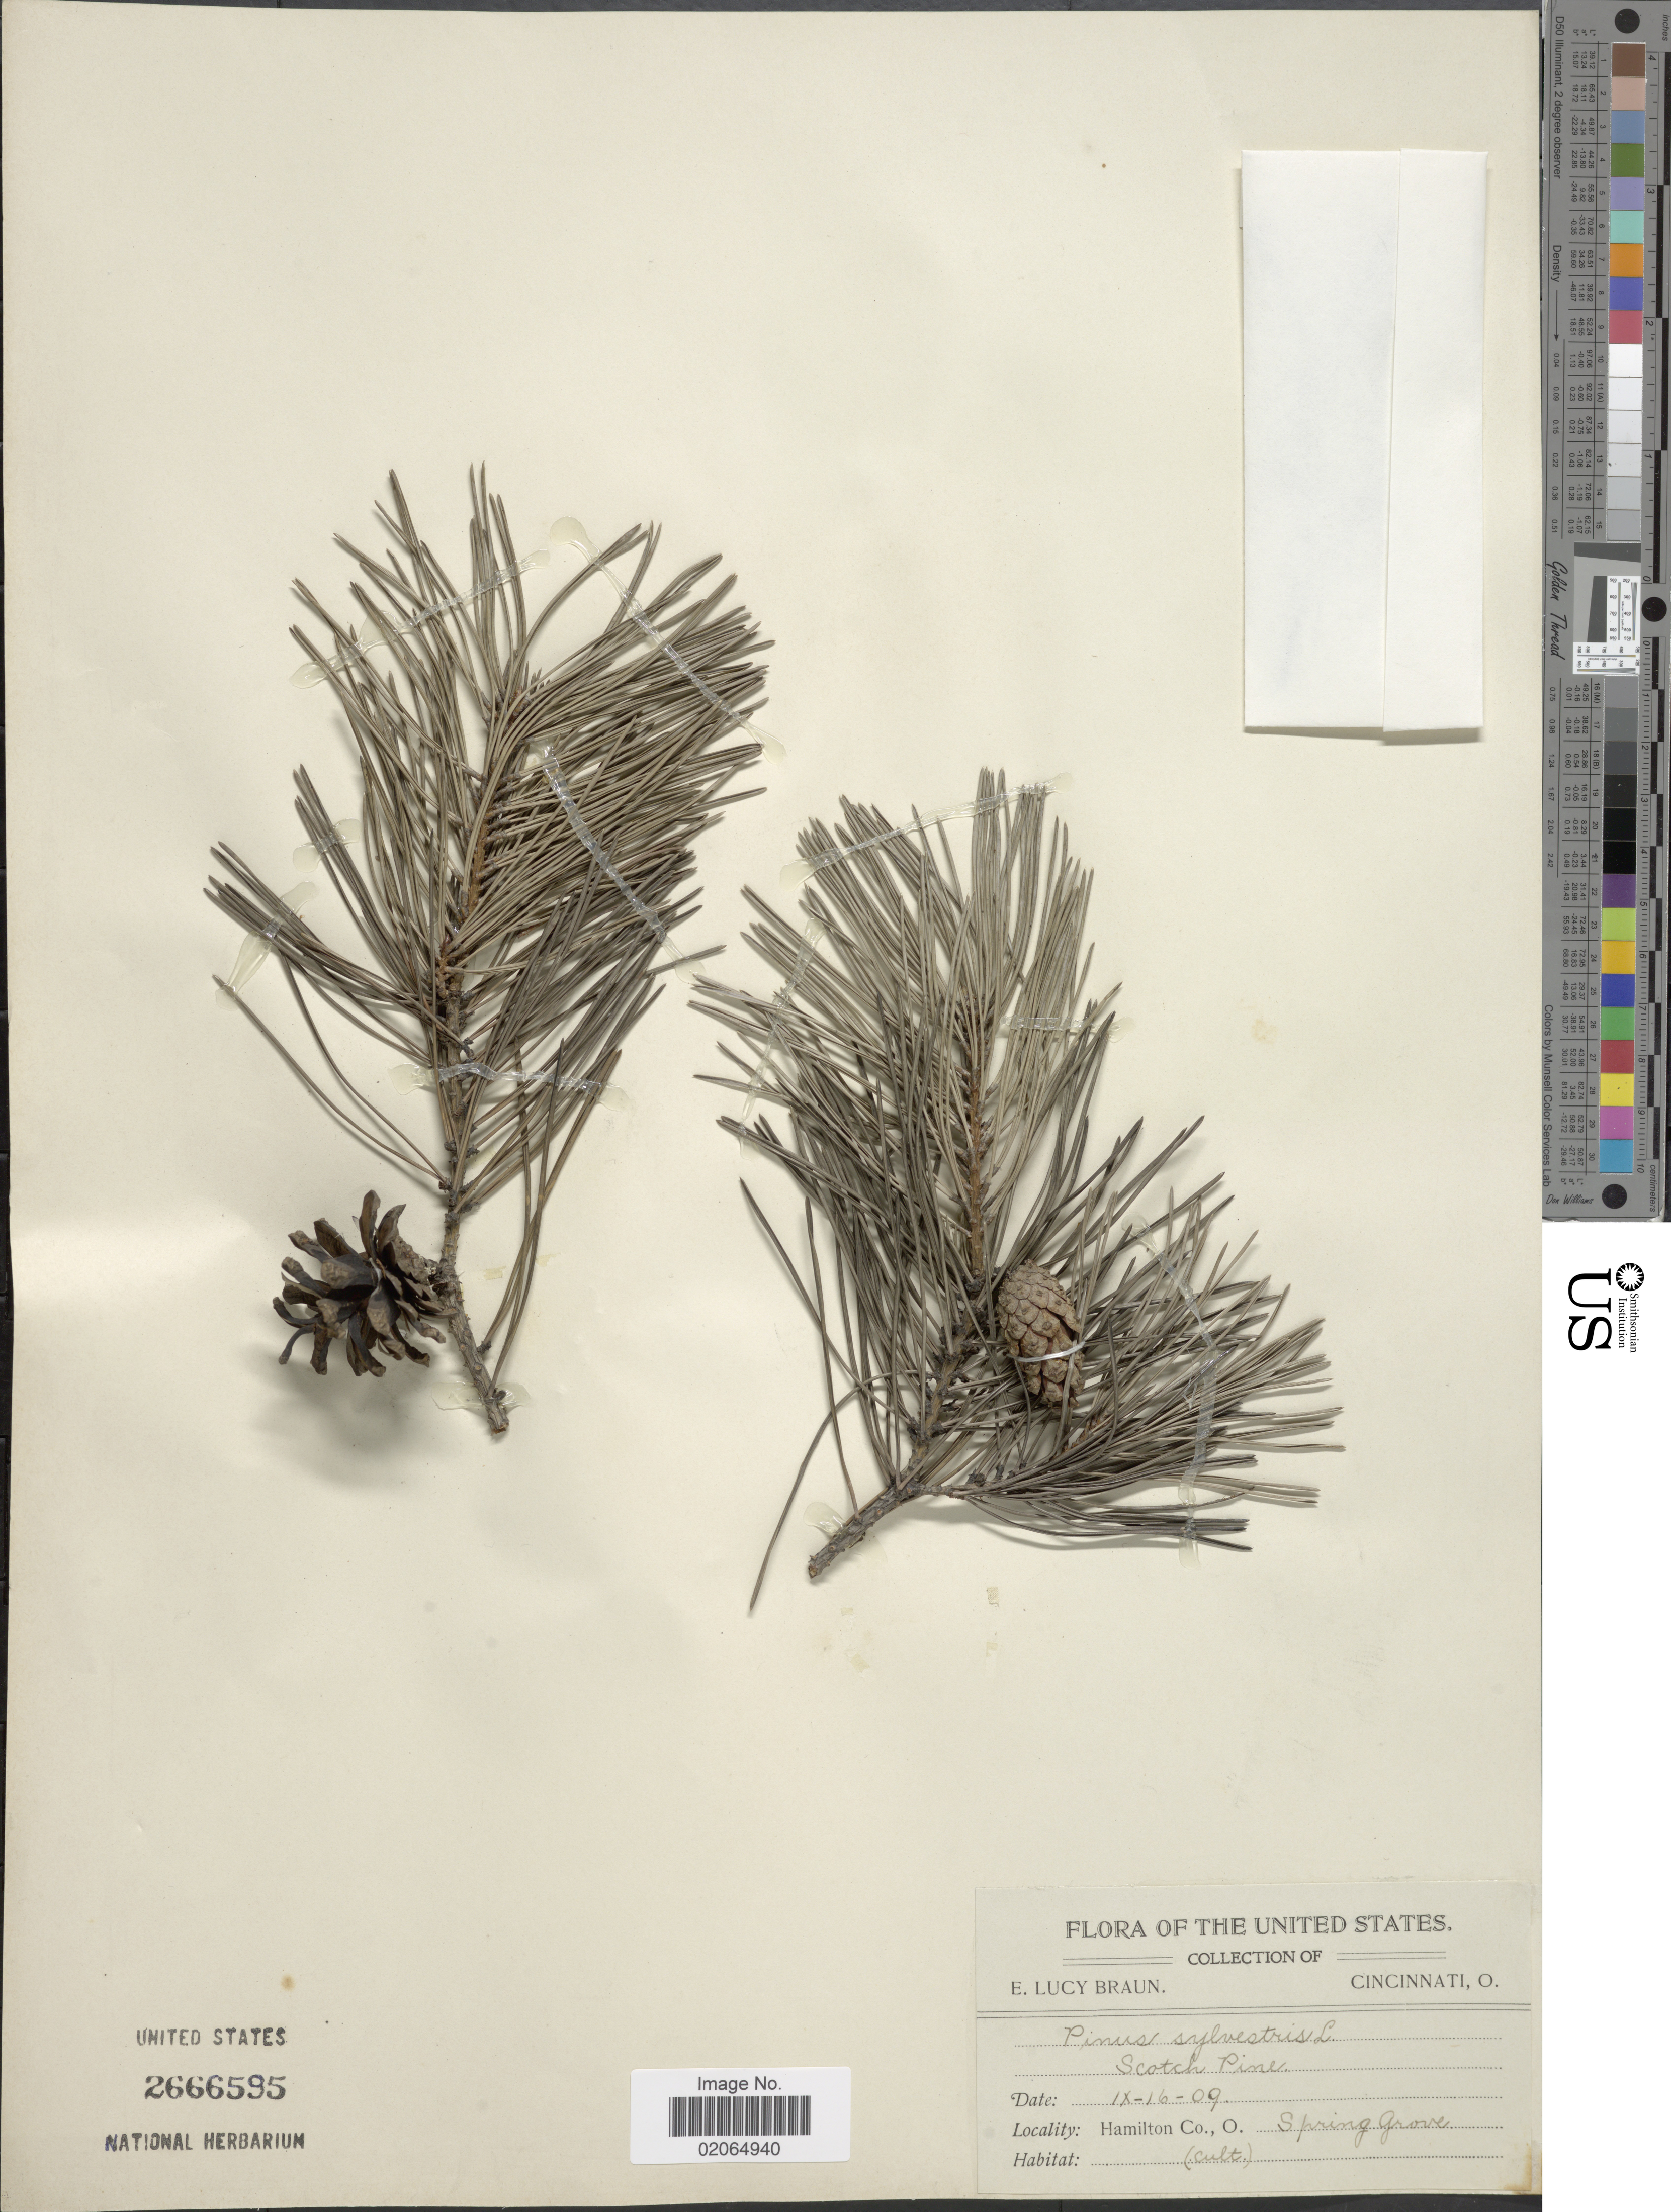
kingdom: Plantae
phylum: Tracheophyta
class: Pinopsida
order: Pinales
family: Pinaceae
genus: Pinus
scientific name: Pinus sylvestris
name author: L.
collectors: E. L. Braun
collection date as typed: Transcribed d/m/y: 16/9/9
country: Canada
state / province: Ontario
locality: Hamilton Co., O., Spring Grove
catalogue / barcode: US 2666595